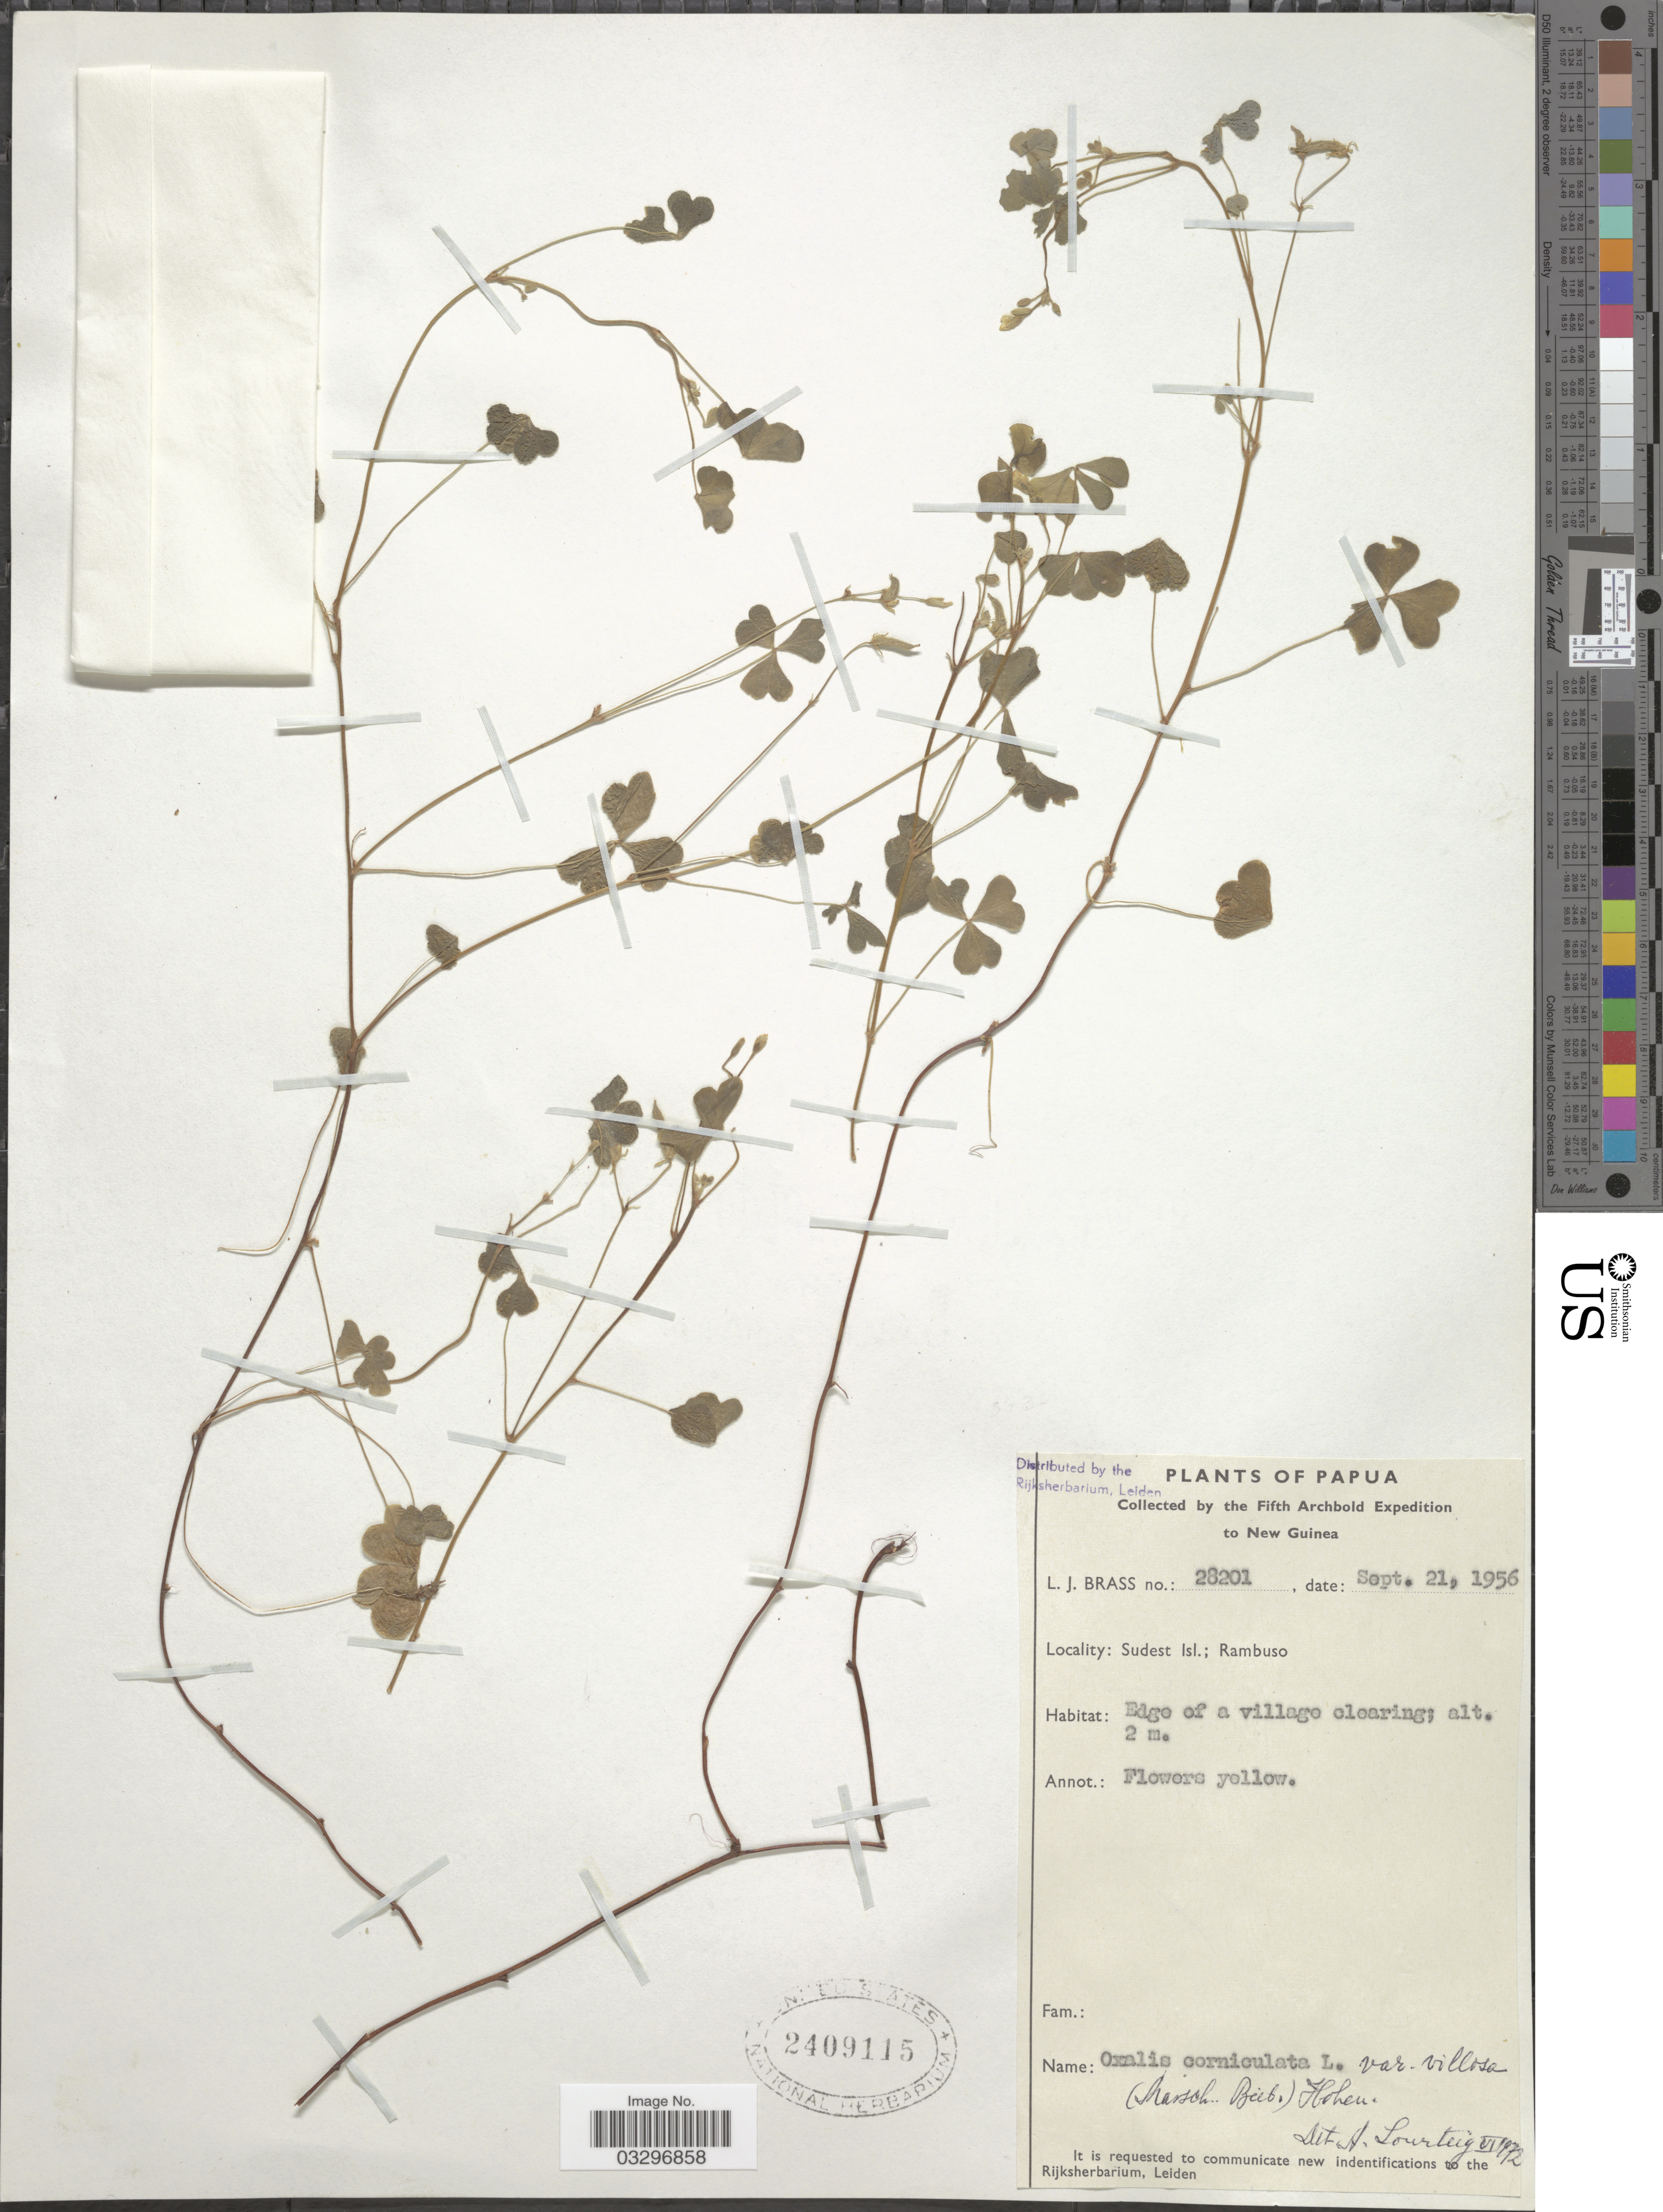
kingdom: Plantae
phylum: Tracheophyta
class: Magnoliopsida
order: Oxalidales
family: Oxalidaceae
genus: Oxalis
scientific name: Oxalis corniculata var. villosa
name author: (M. Bieb.) Hohen.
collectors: L. J. Brass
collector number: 28201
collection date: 1956-09-21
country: Papua New Guinea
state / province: Milne Bay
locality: Papua. New Guinea. Sudest Isl.; Rambuso.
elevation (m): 2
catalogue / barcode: US 2409115